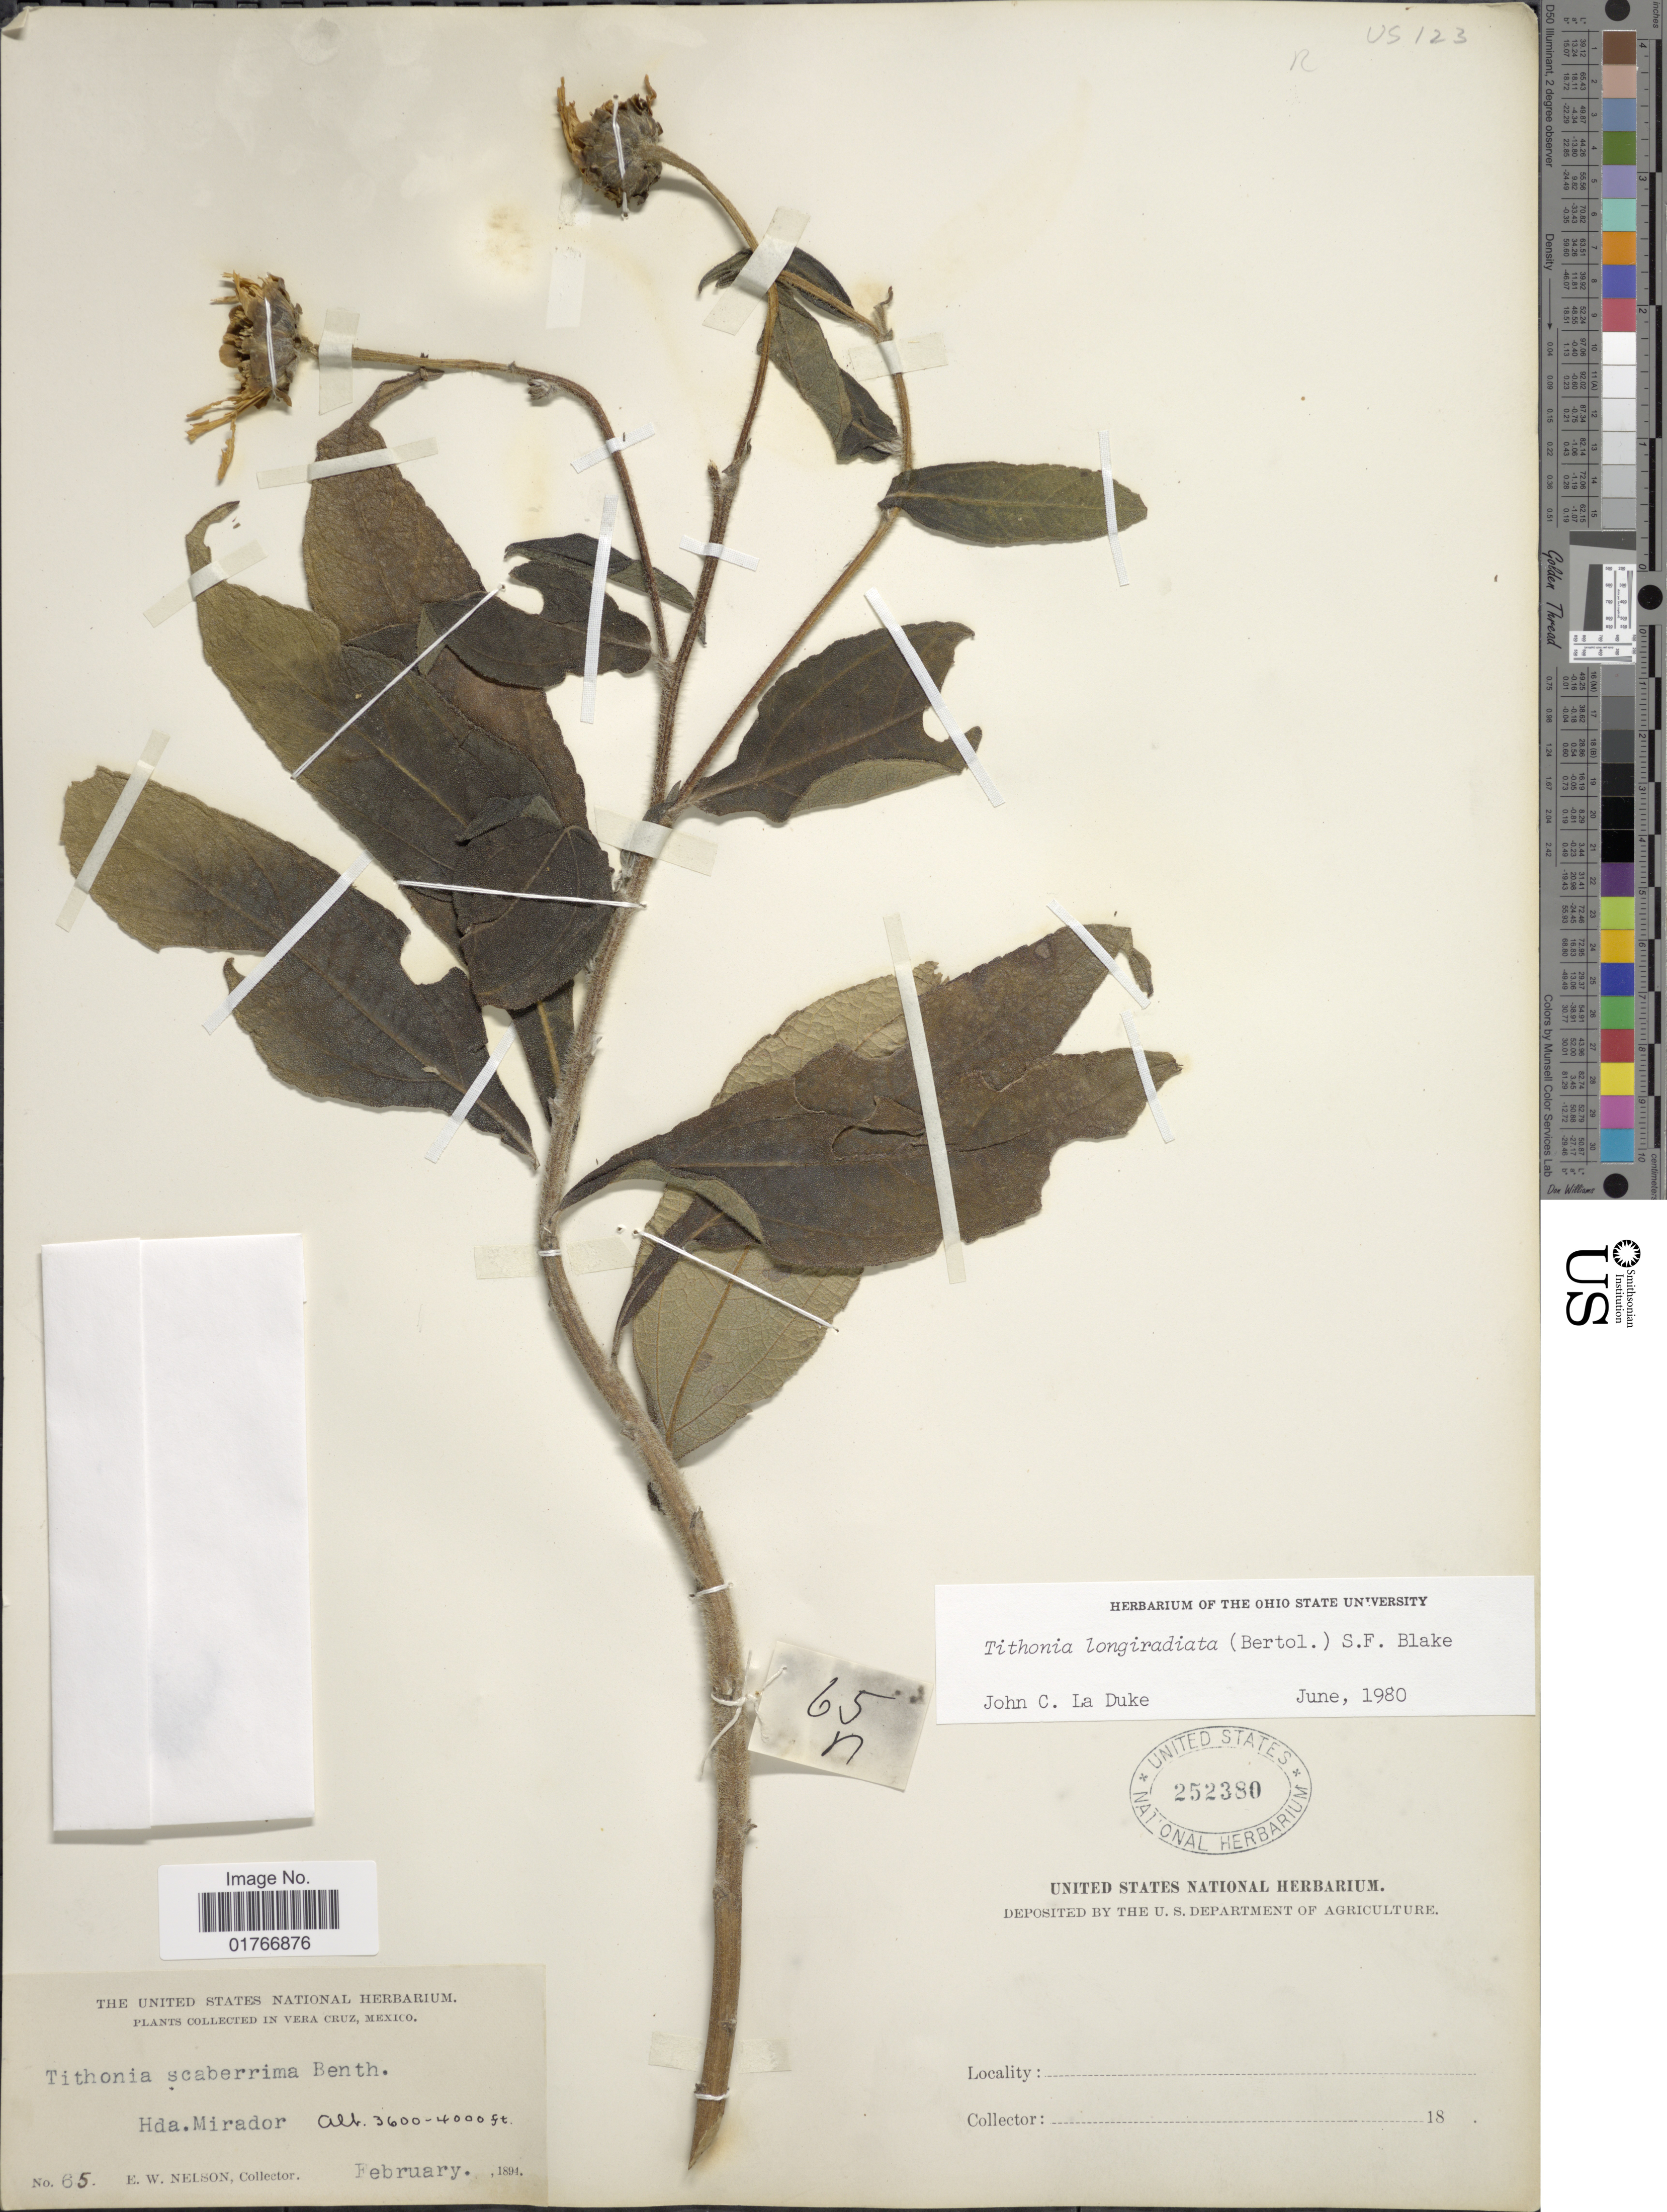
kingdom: Plantae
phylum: Tracheophyta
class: Magnoliopsida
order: Asterales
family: Asteraceae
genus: Tithonia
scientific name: Tithonia longiradiata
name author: (Bertol.) S.F. Blake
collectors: E. W. Nelson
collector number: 65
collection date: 1894-02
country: Mexico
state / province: Veracruz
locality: Vera Cruz, Hda. Mirador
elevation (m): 1097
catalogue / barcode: US 252380